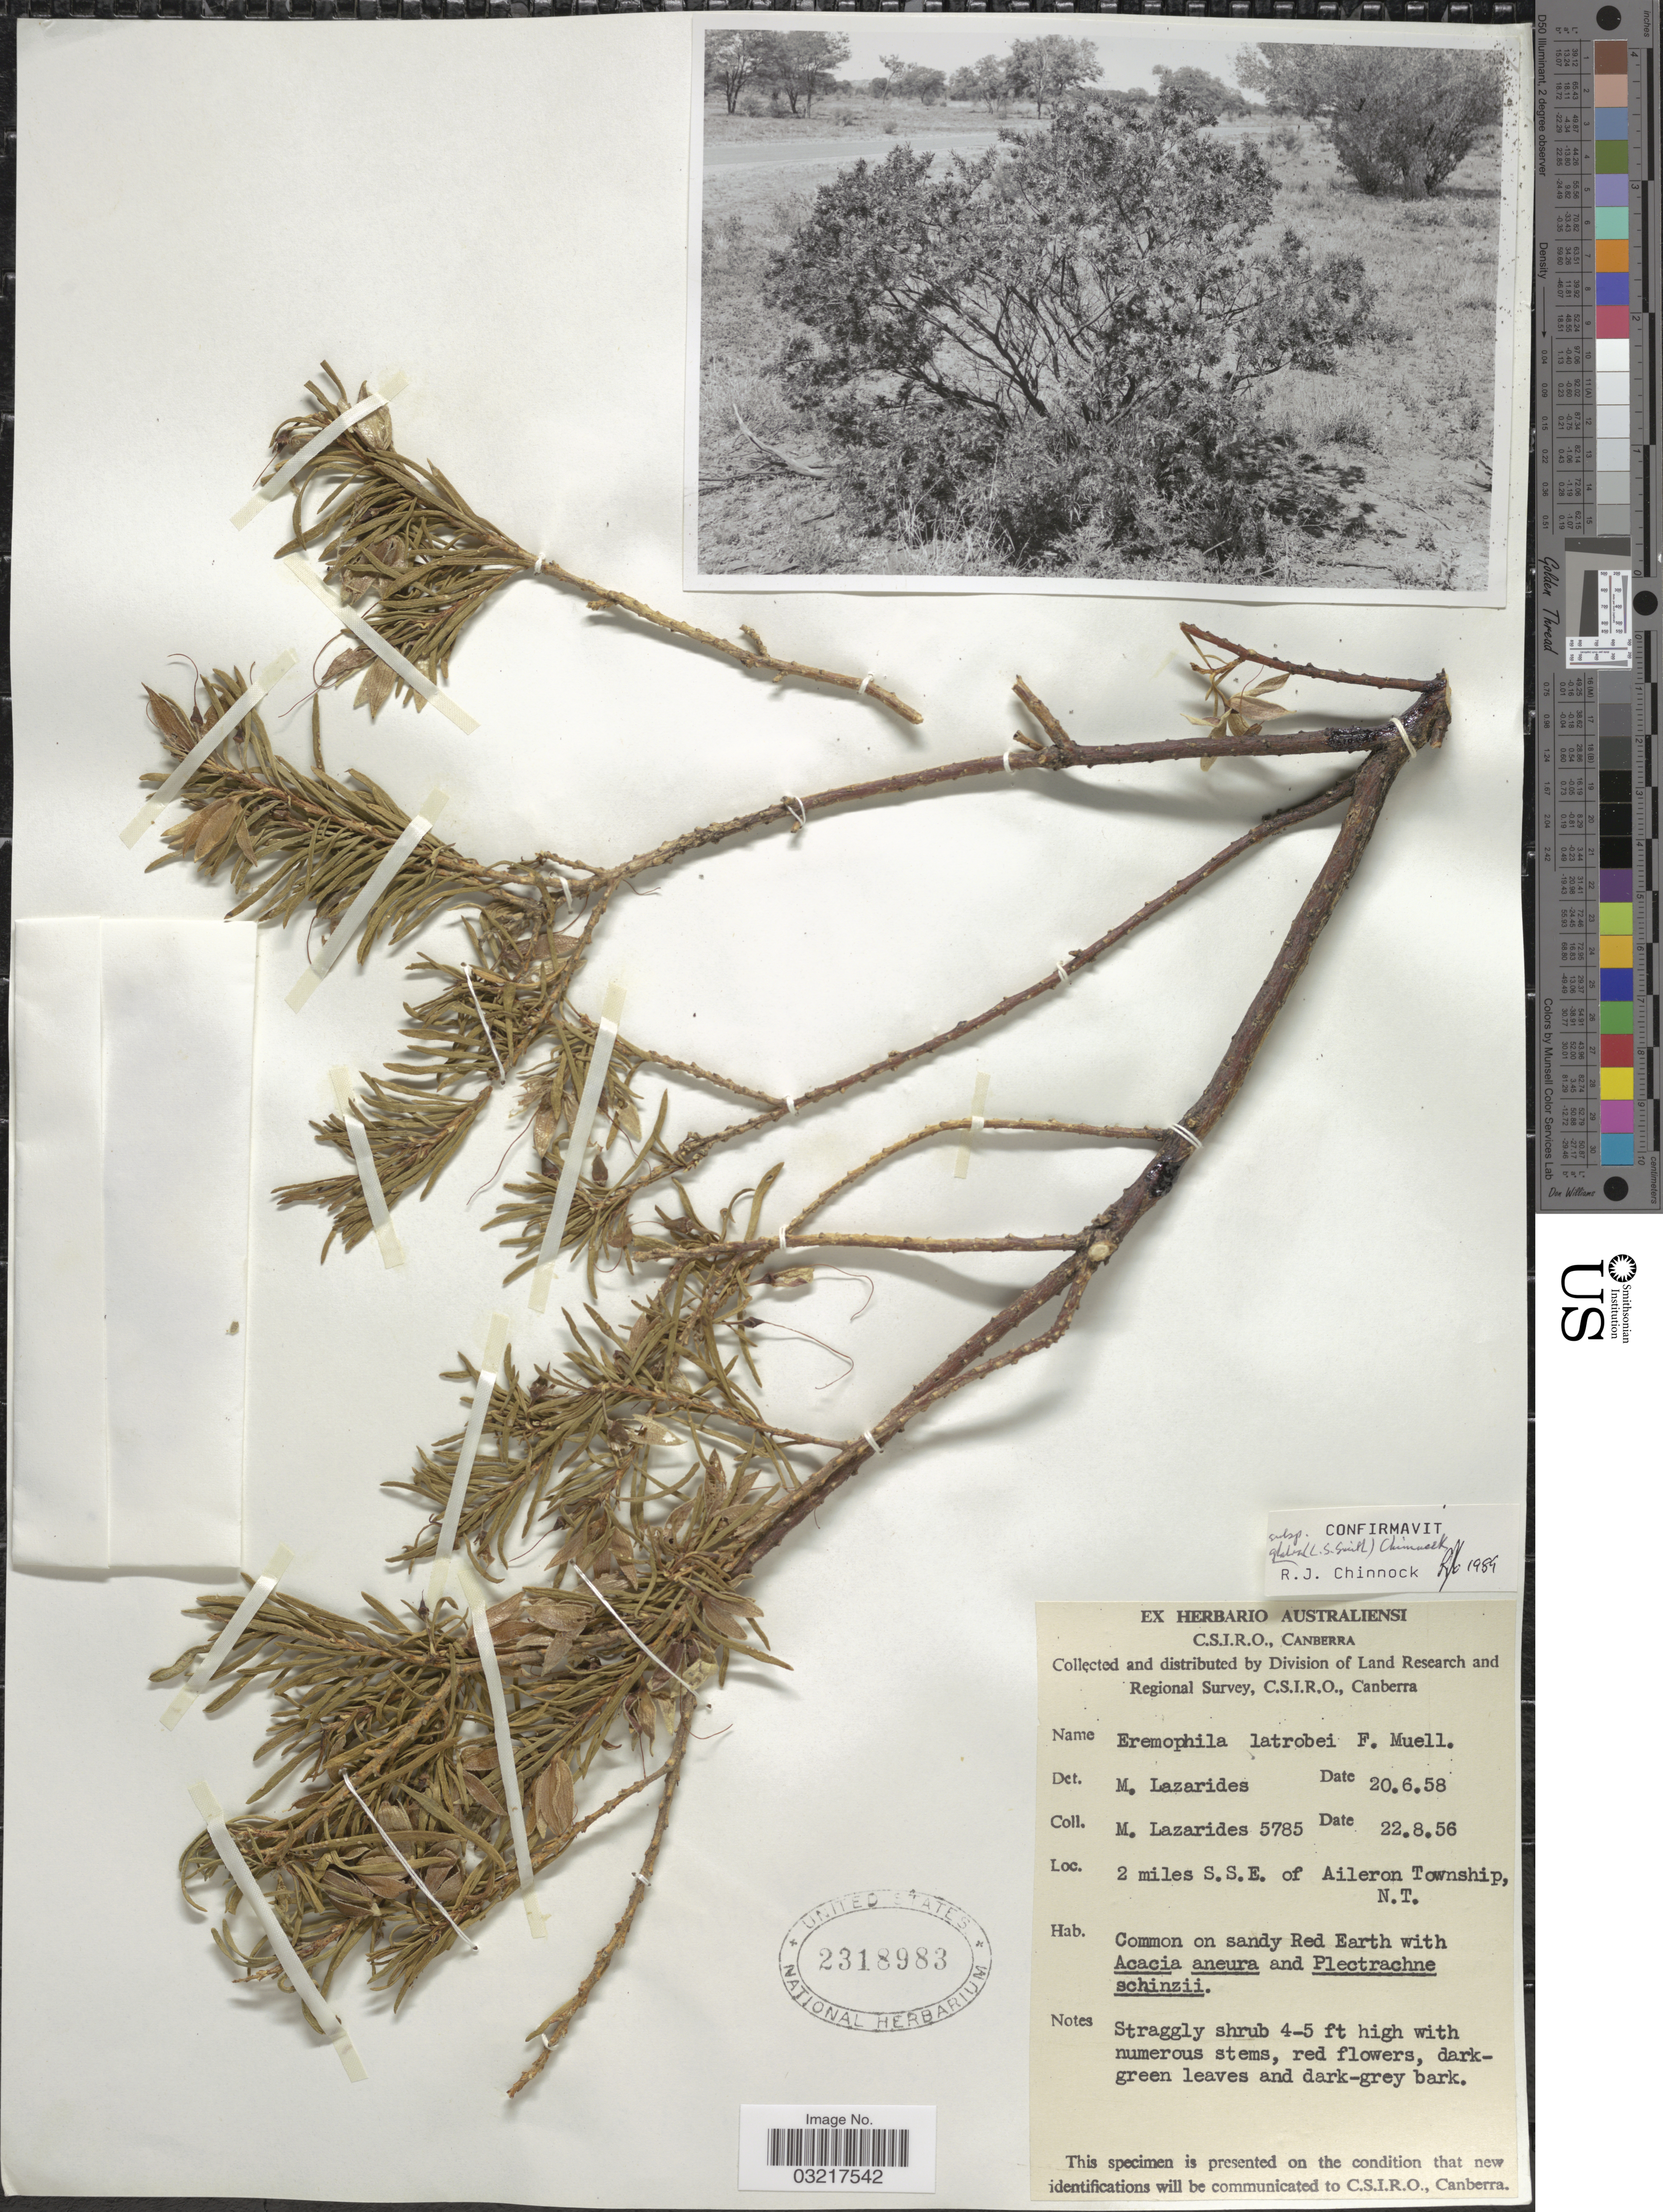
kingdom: Plantae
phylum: Tracheophyta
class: Magnoliopsida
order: Lamiales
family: Scrophulariaceae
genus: Eremophila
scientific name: Eremophila latrobei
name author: F. Muell.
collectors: M. Lazarides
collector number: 5785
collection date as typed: Transcribed d/m/y: 22/8/56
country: Australia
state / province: Northern Territory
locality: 2 mile S.S.E. of Aileron Township, N.T.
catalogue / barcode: US 2318983